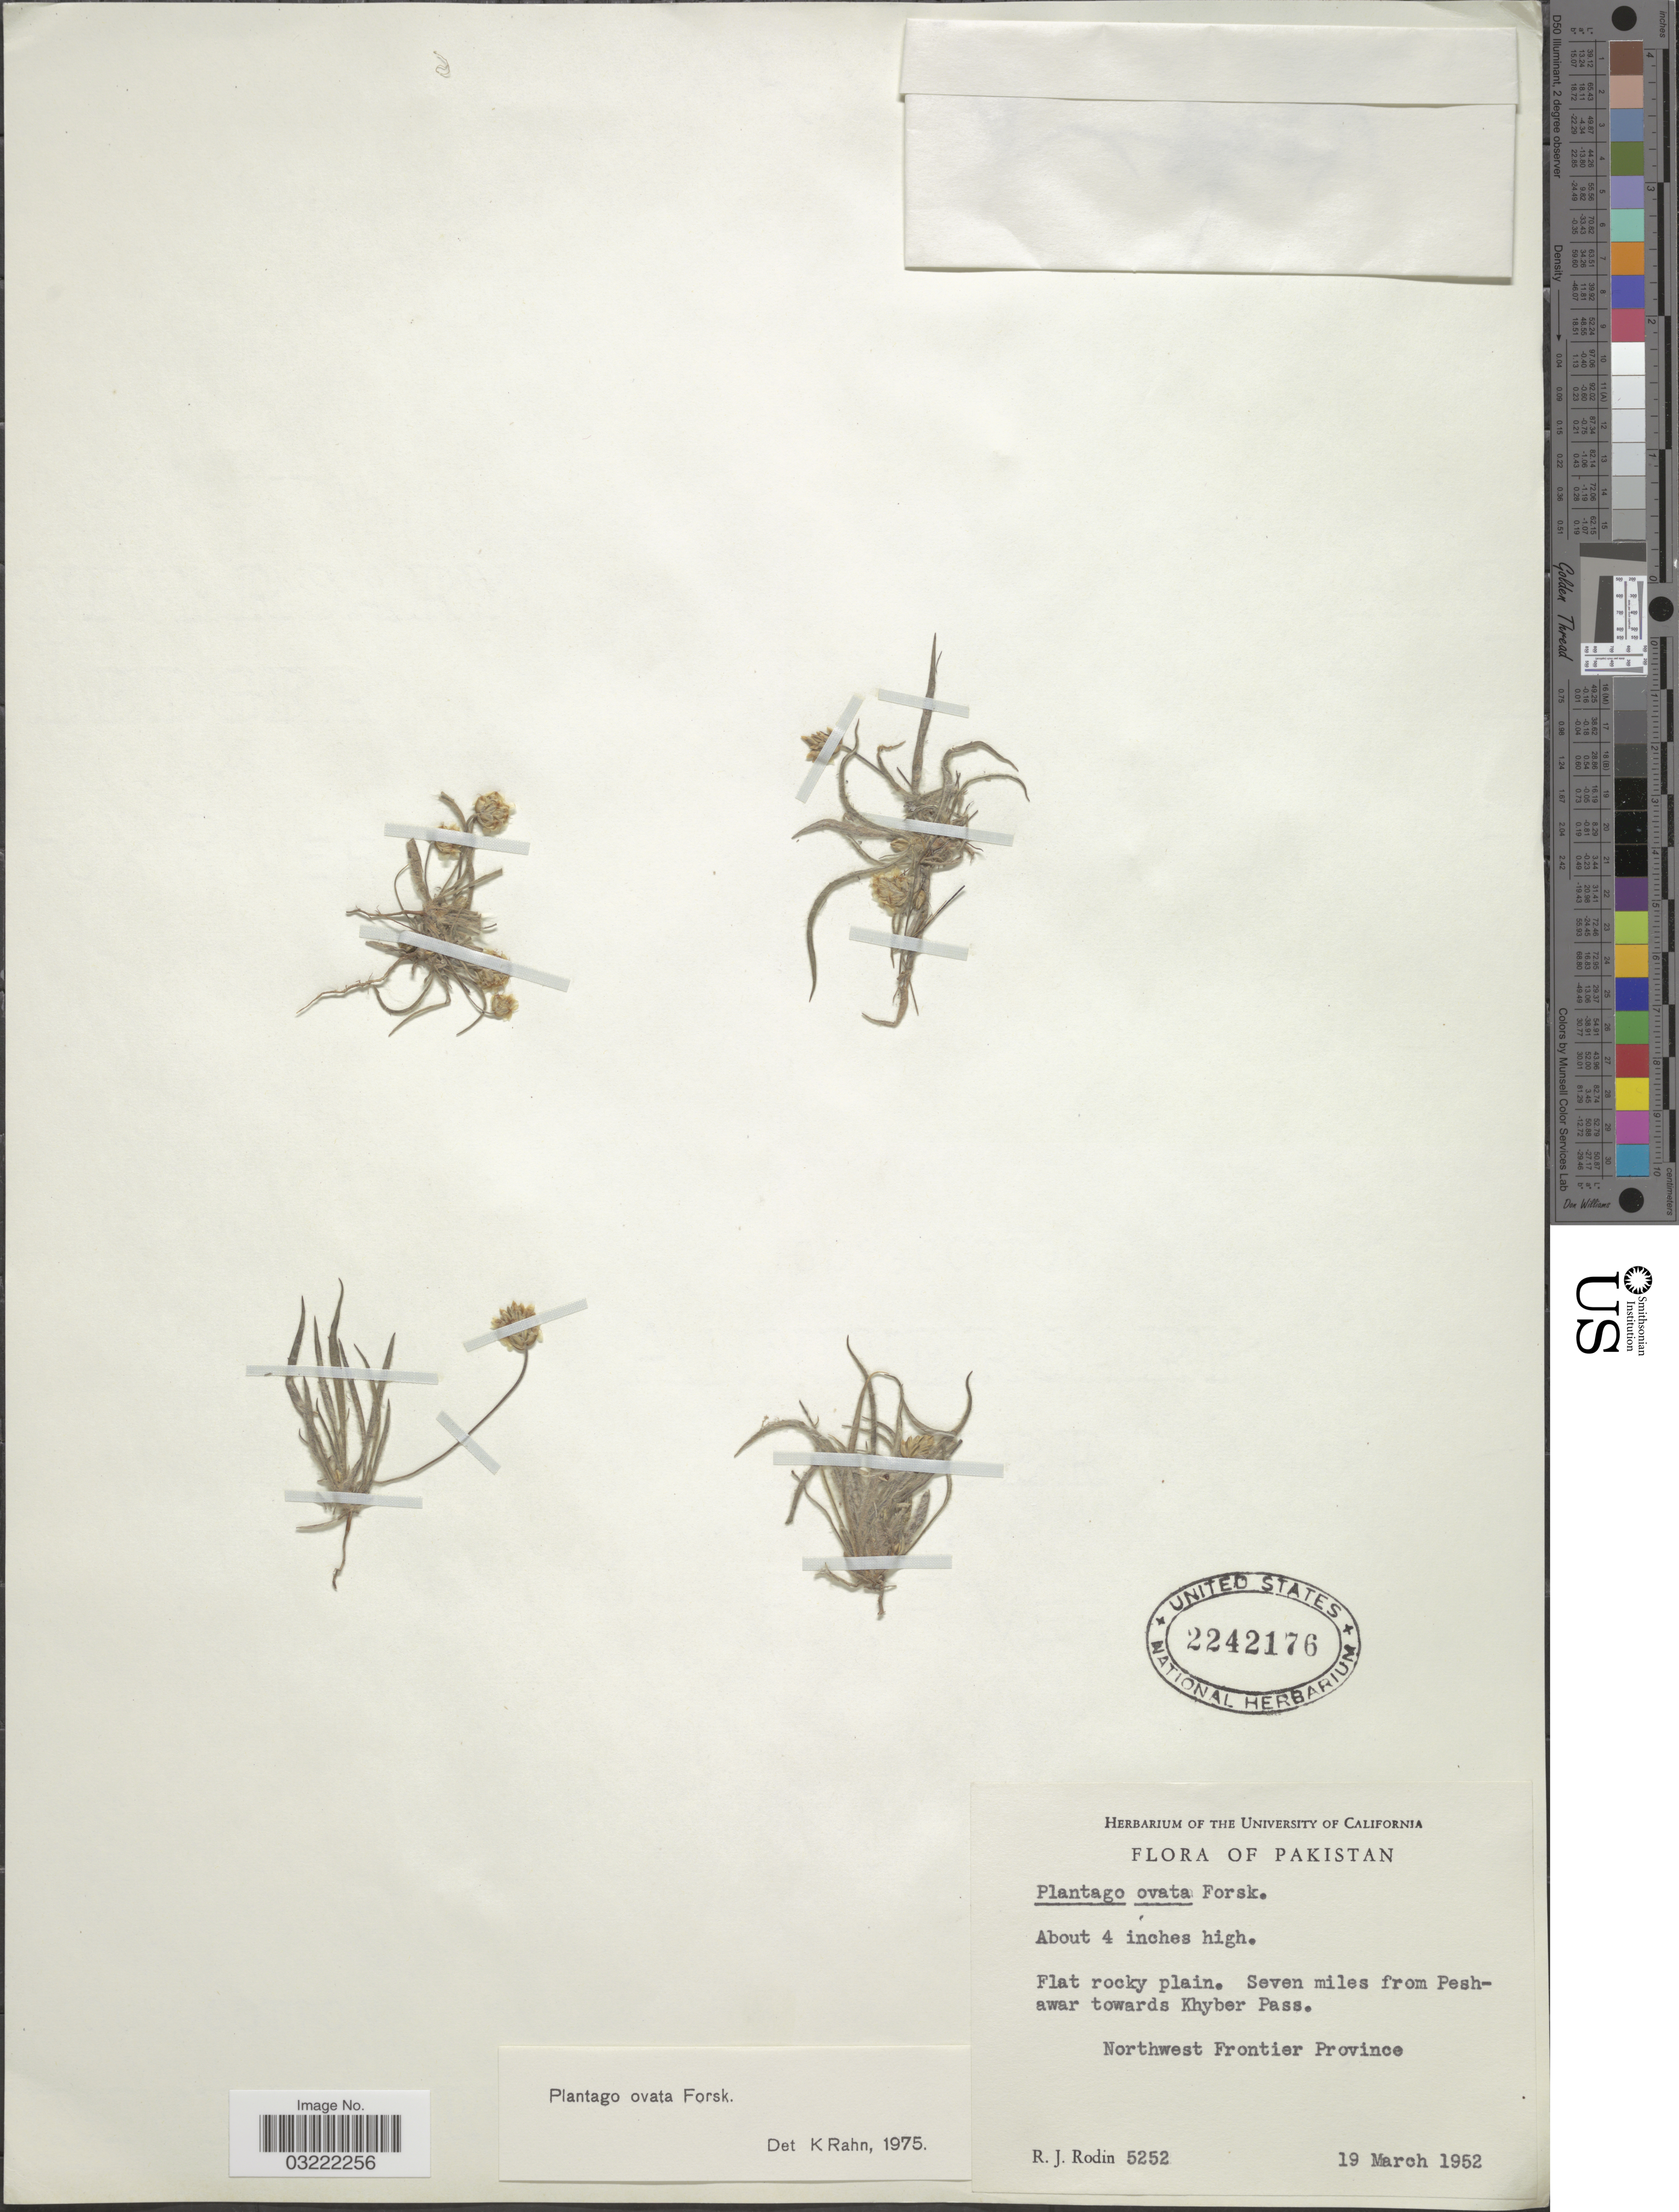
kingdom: Plantae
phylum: Tracheophyta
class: Magnoliopsida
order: Lamiales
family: Plantaginaceae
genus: Plantago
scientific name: Plantago ovata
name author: Forssk.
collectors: R. J. Rodin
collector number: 5252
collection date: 1952-03-19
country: Pakistan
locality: Seven miles from Peshawar towards Khyber Pass. Northwest Frontier Province.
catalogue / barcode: US 2242176